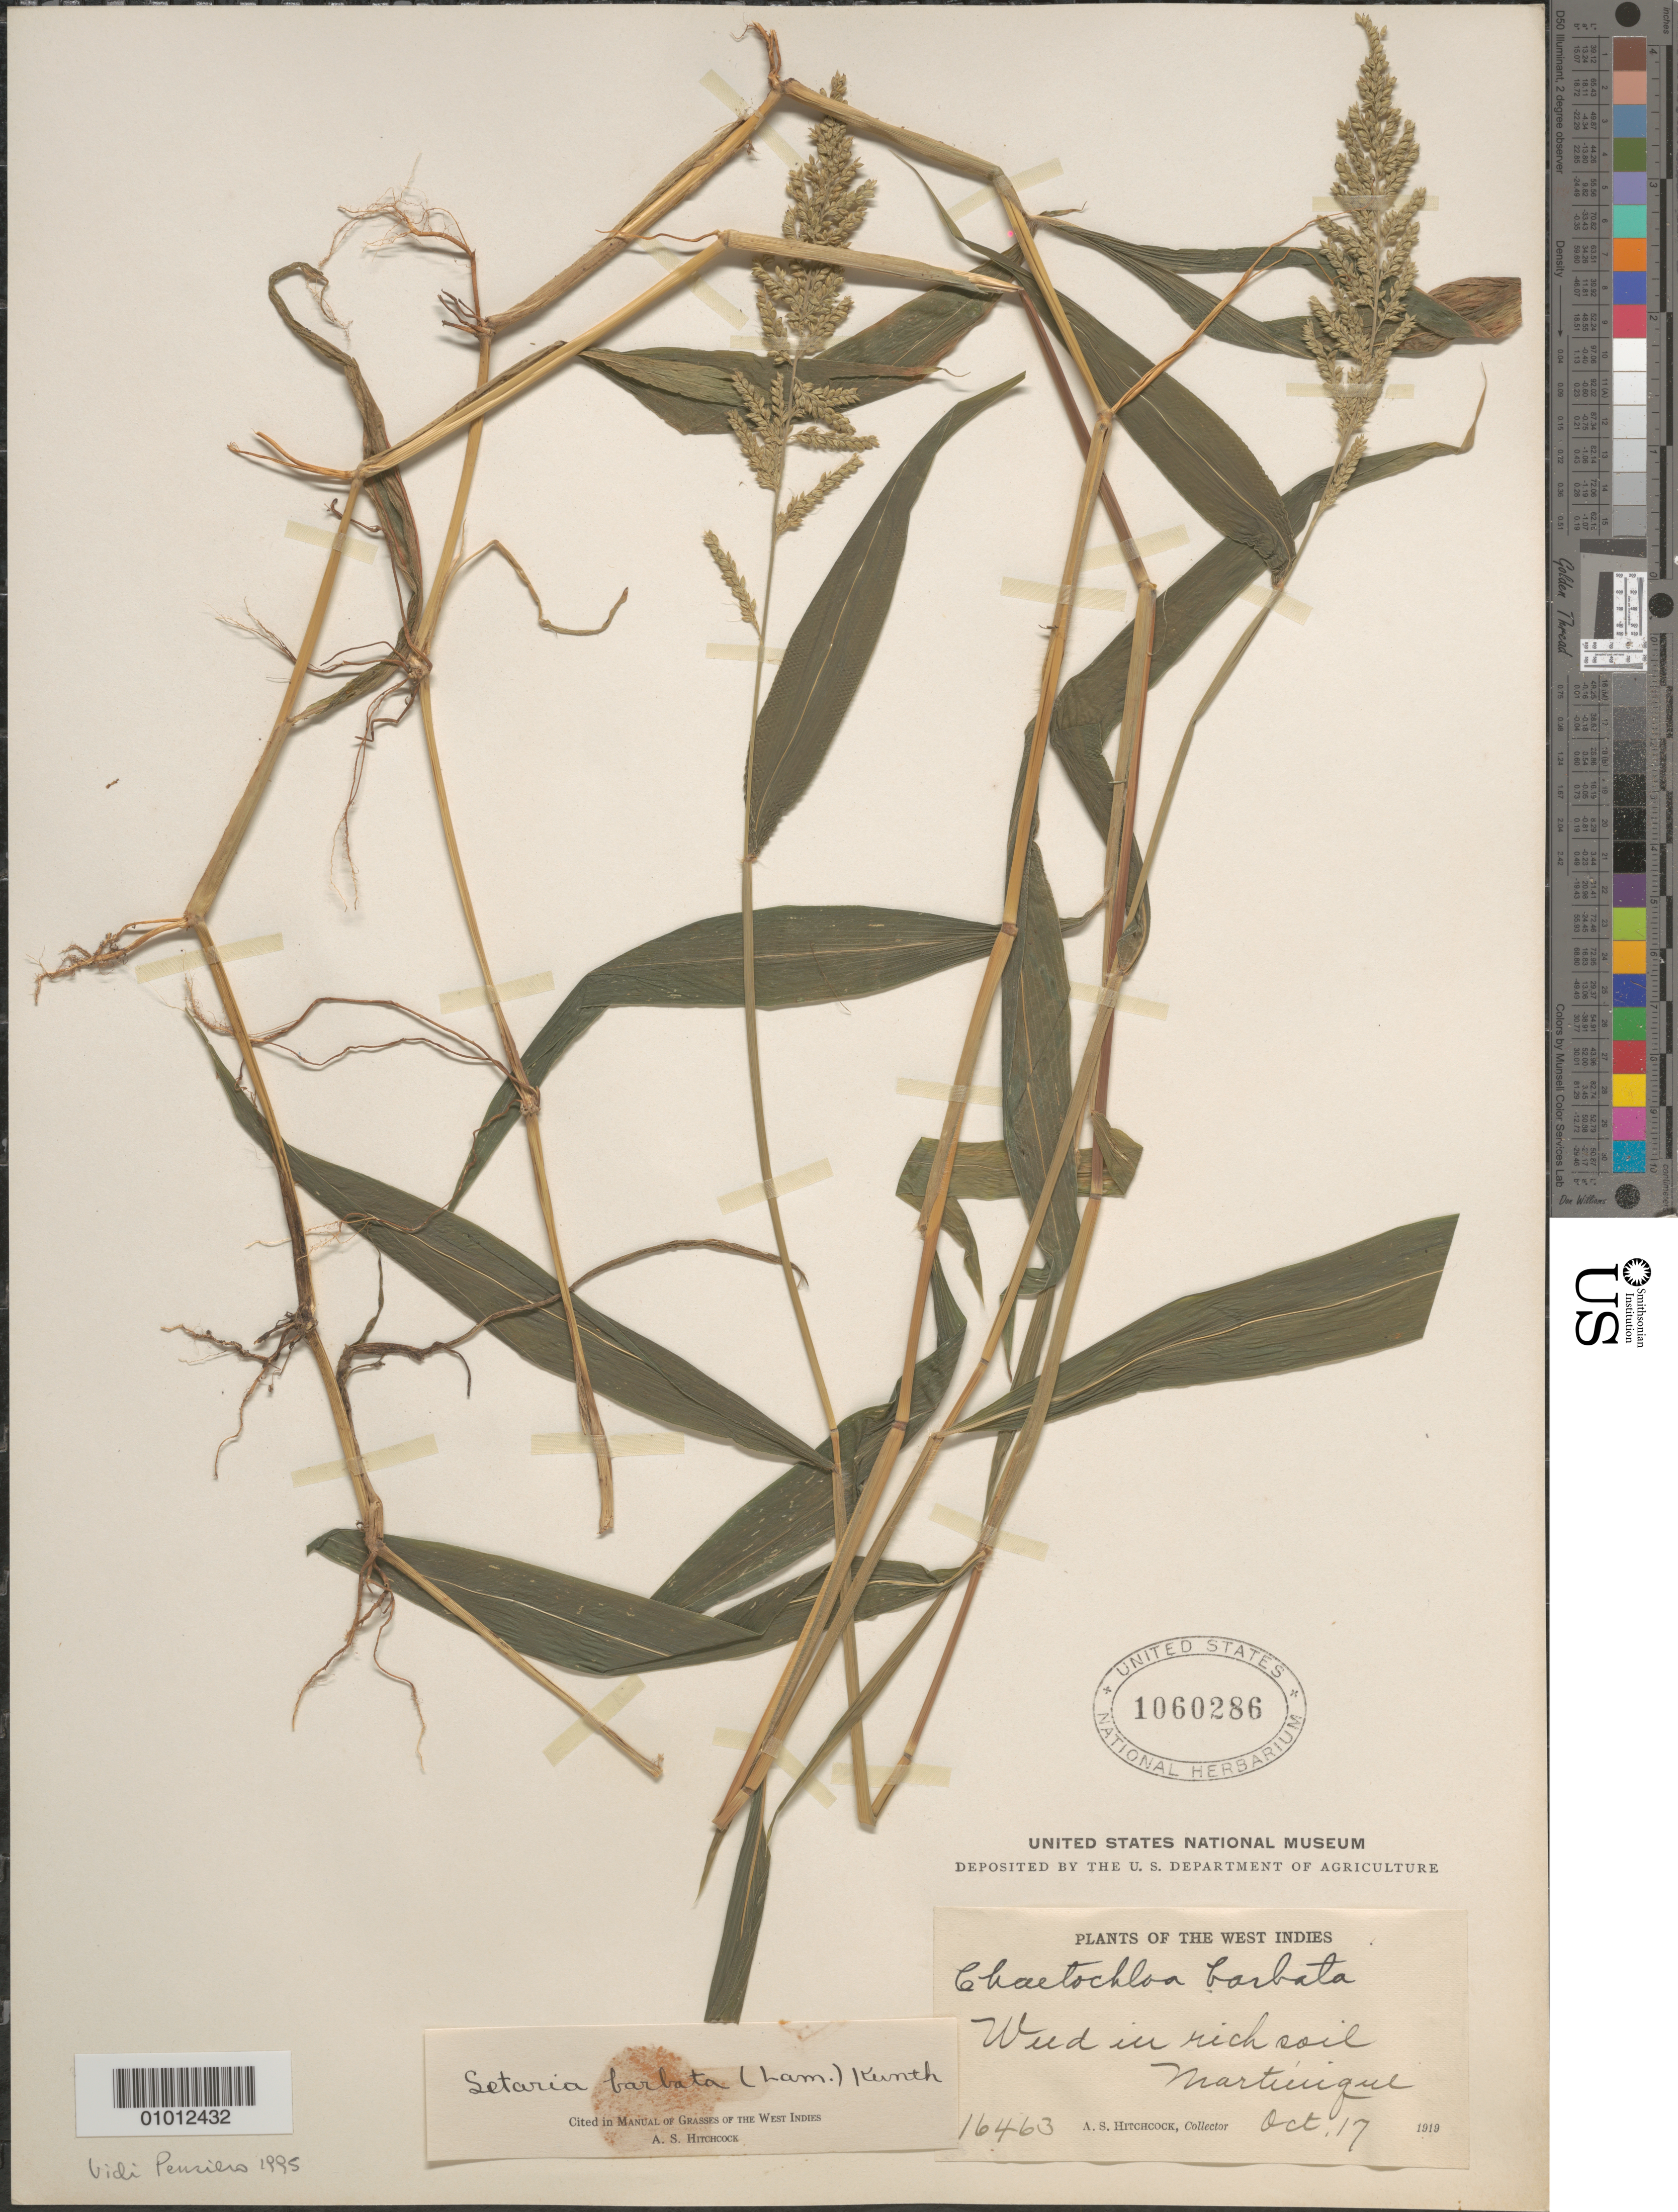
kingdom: Plantae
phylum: Tracheophyta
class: Liliopsida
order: Poales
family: Poaceae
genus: Setaria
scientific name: Setaria barbata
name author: (Lam.) Kunth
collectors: A. S. Hitchcock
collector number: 16463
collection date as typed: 17 Oct 1919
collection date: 1919-10-17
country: Martinique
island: Martinique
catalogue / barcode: US 1060286